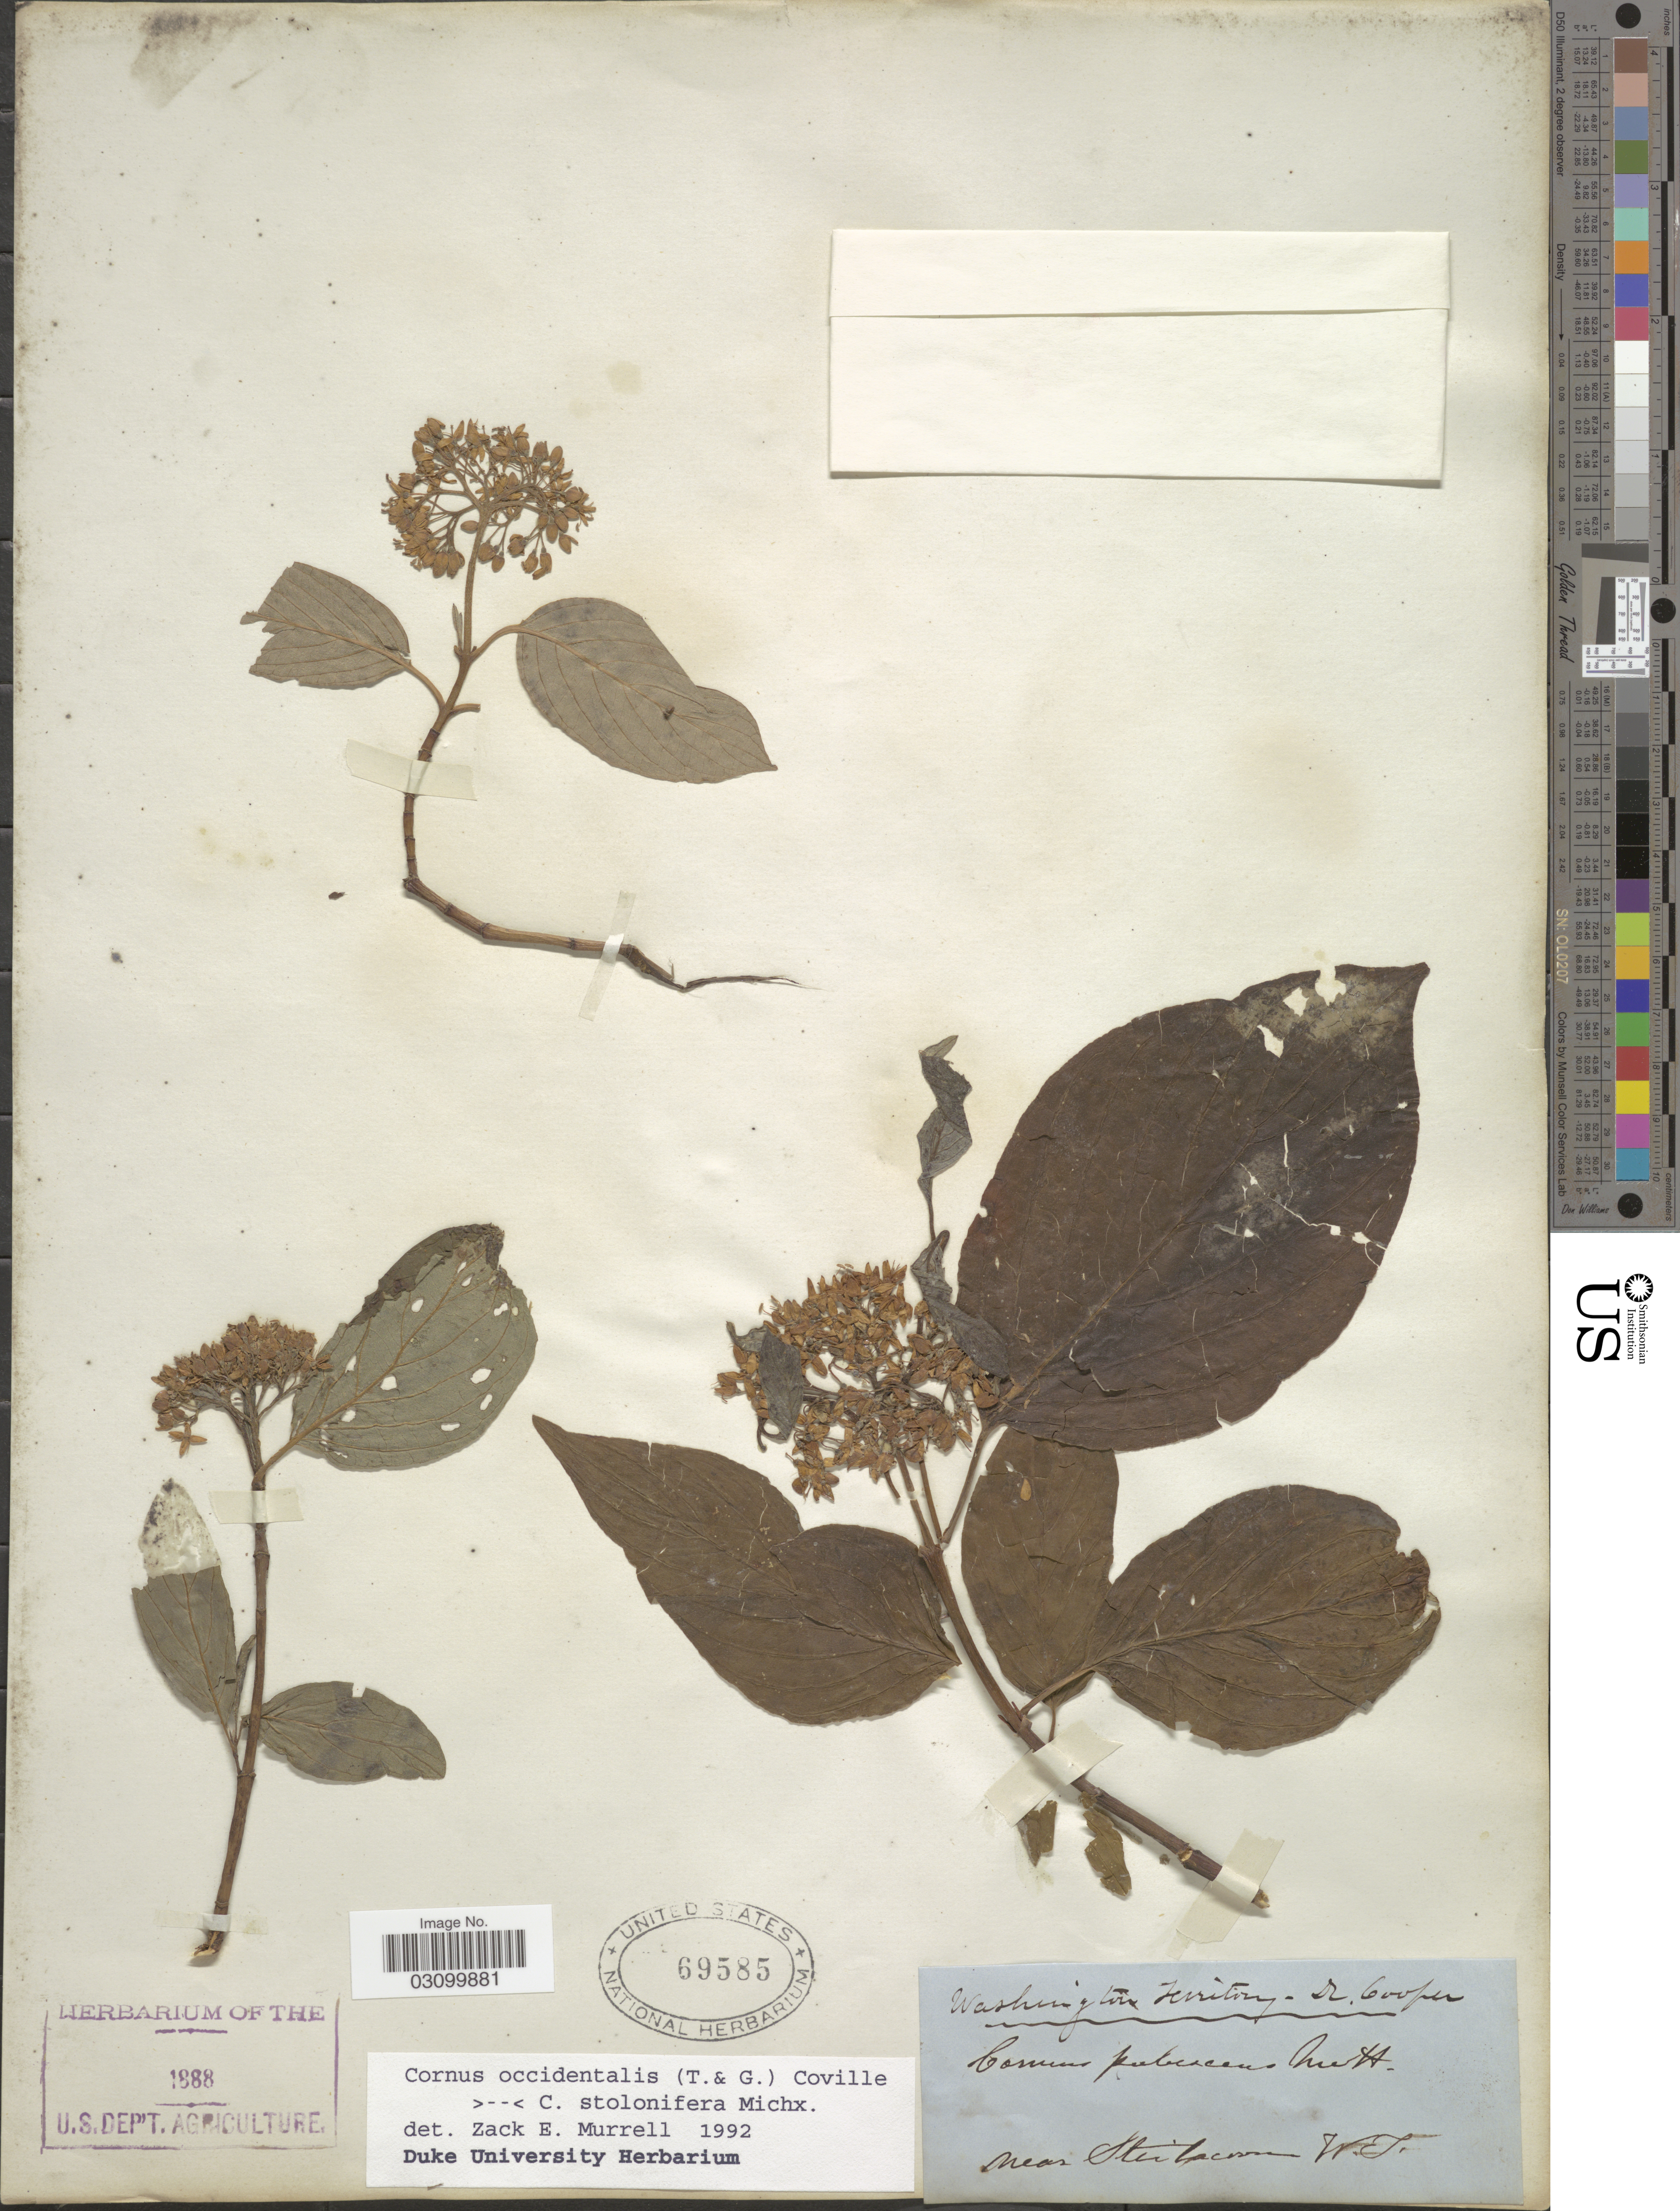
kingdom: Plantae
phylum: Tracheophyta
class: Magnoliopsida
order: Cornales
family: Cornaceae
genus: Cornus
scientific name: Cornus sp.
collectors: -- Cooper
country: United States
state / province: Washington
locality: Near Steilacoom, W.T.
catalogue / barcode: US 69585